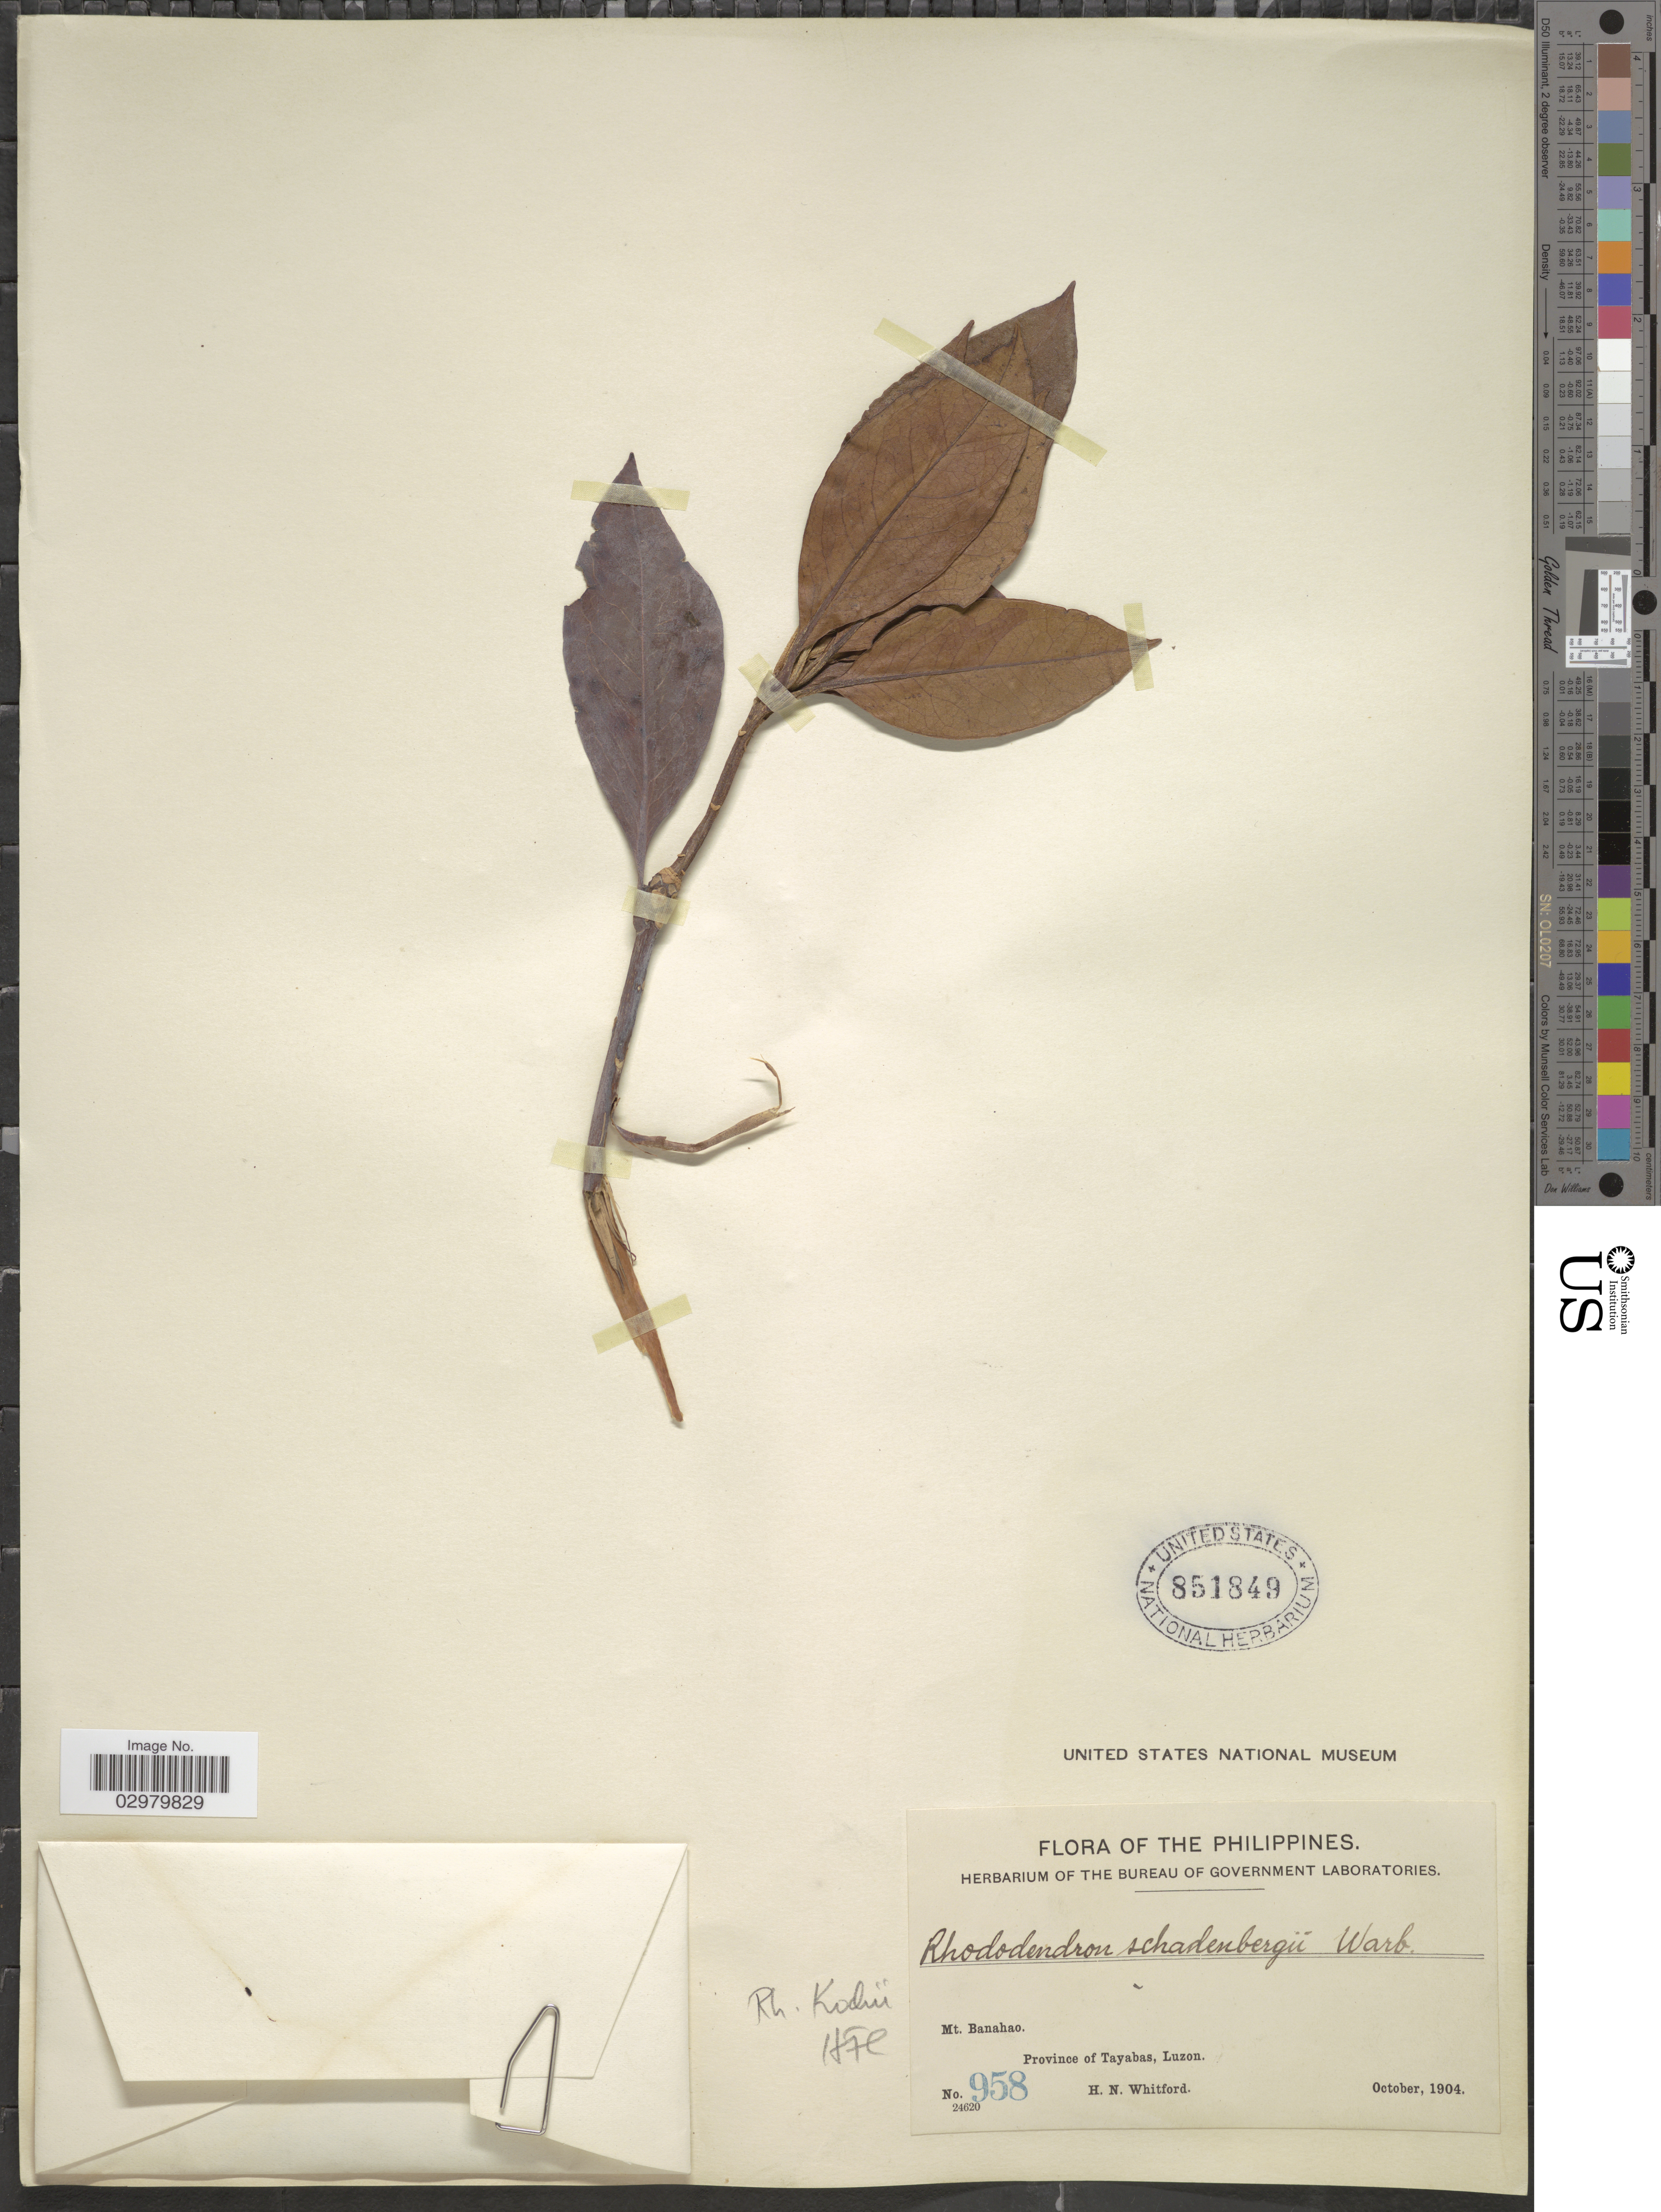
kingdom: Plantae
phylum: Tracheophyta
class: Magnoliopsida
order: Ericales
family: Ericaceae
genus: Rhododendron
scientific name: Rhododendron kochii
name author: Stein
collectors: H. N. Whitford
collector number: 958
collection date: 1904-10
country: Philippines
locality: Mt. Banahao. Province of Tayabas, Luzon.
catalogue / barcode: US 851849